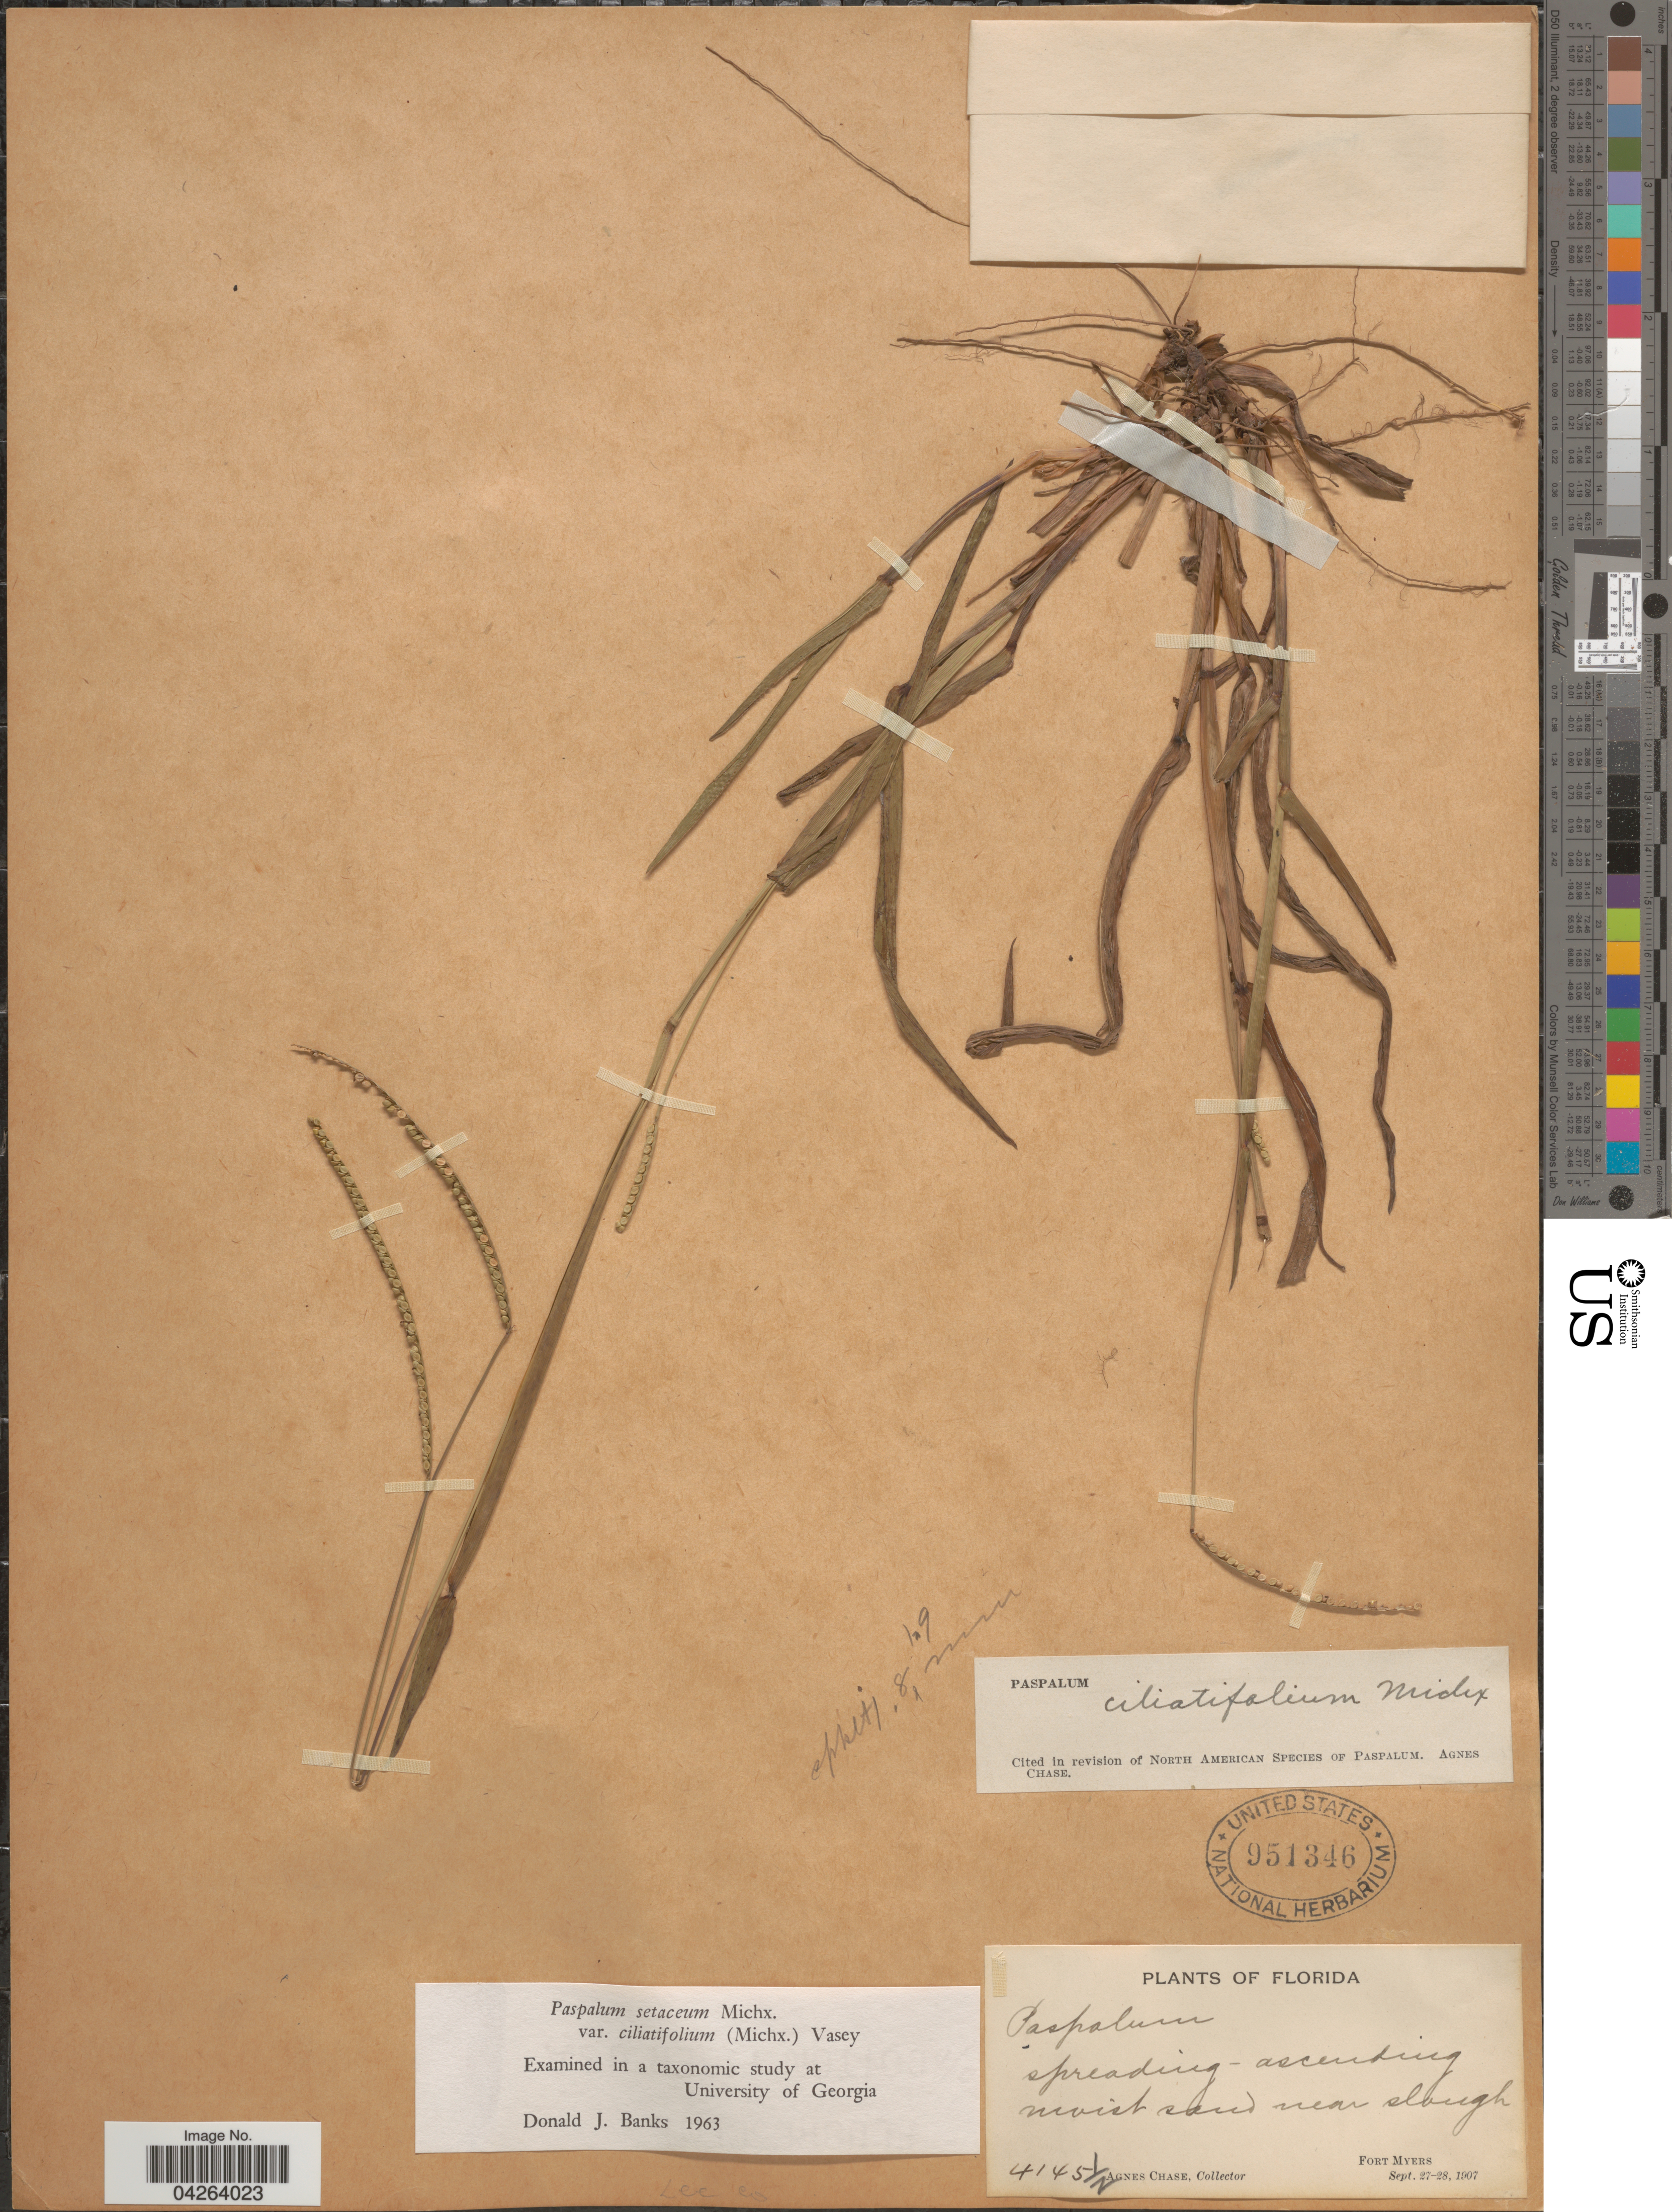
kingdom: Plantae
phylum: Tracheophyta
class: Liliopsida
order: Poales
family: Poaceae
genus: Paspalum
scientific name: Paspalum setaceum var. ciliatifolium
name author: (Michx.) Vasey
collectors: A. Chase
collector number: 4145½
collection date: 1907-09-27/1907-09-28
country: United States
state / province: Florida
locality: Moist sand near slough. Fort Myers. Lee Co.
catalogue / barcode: US 951346